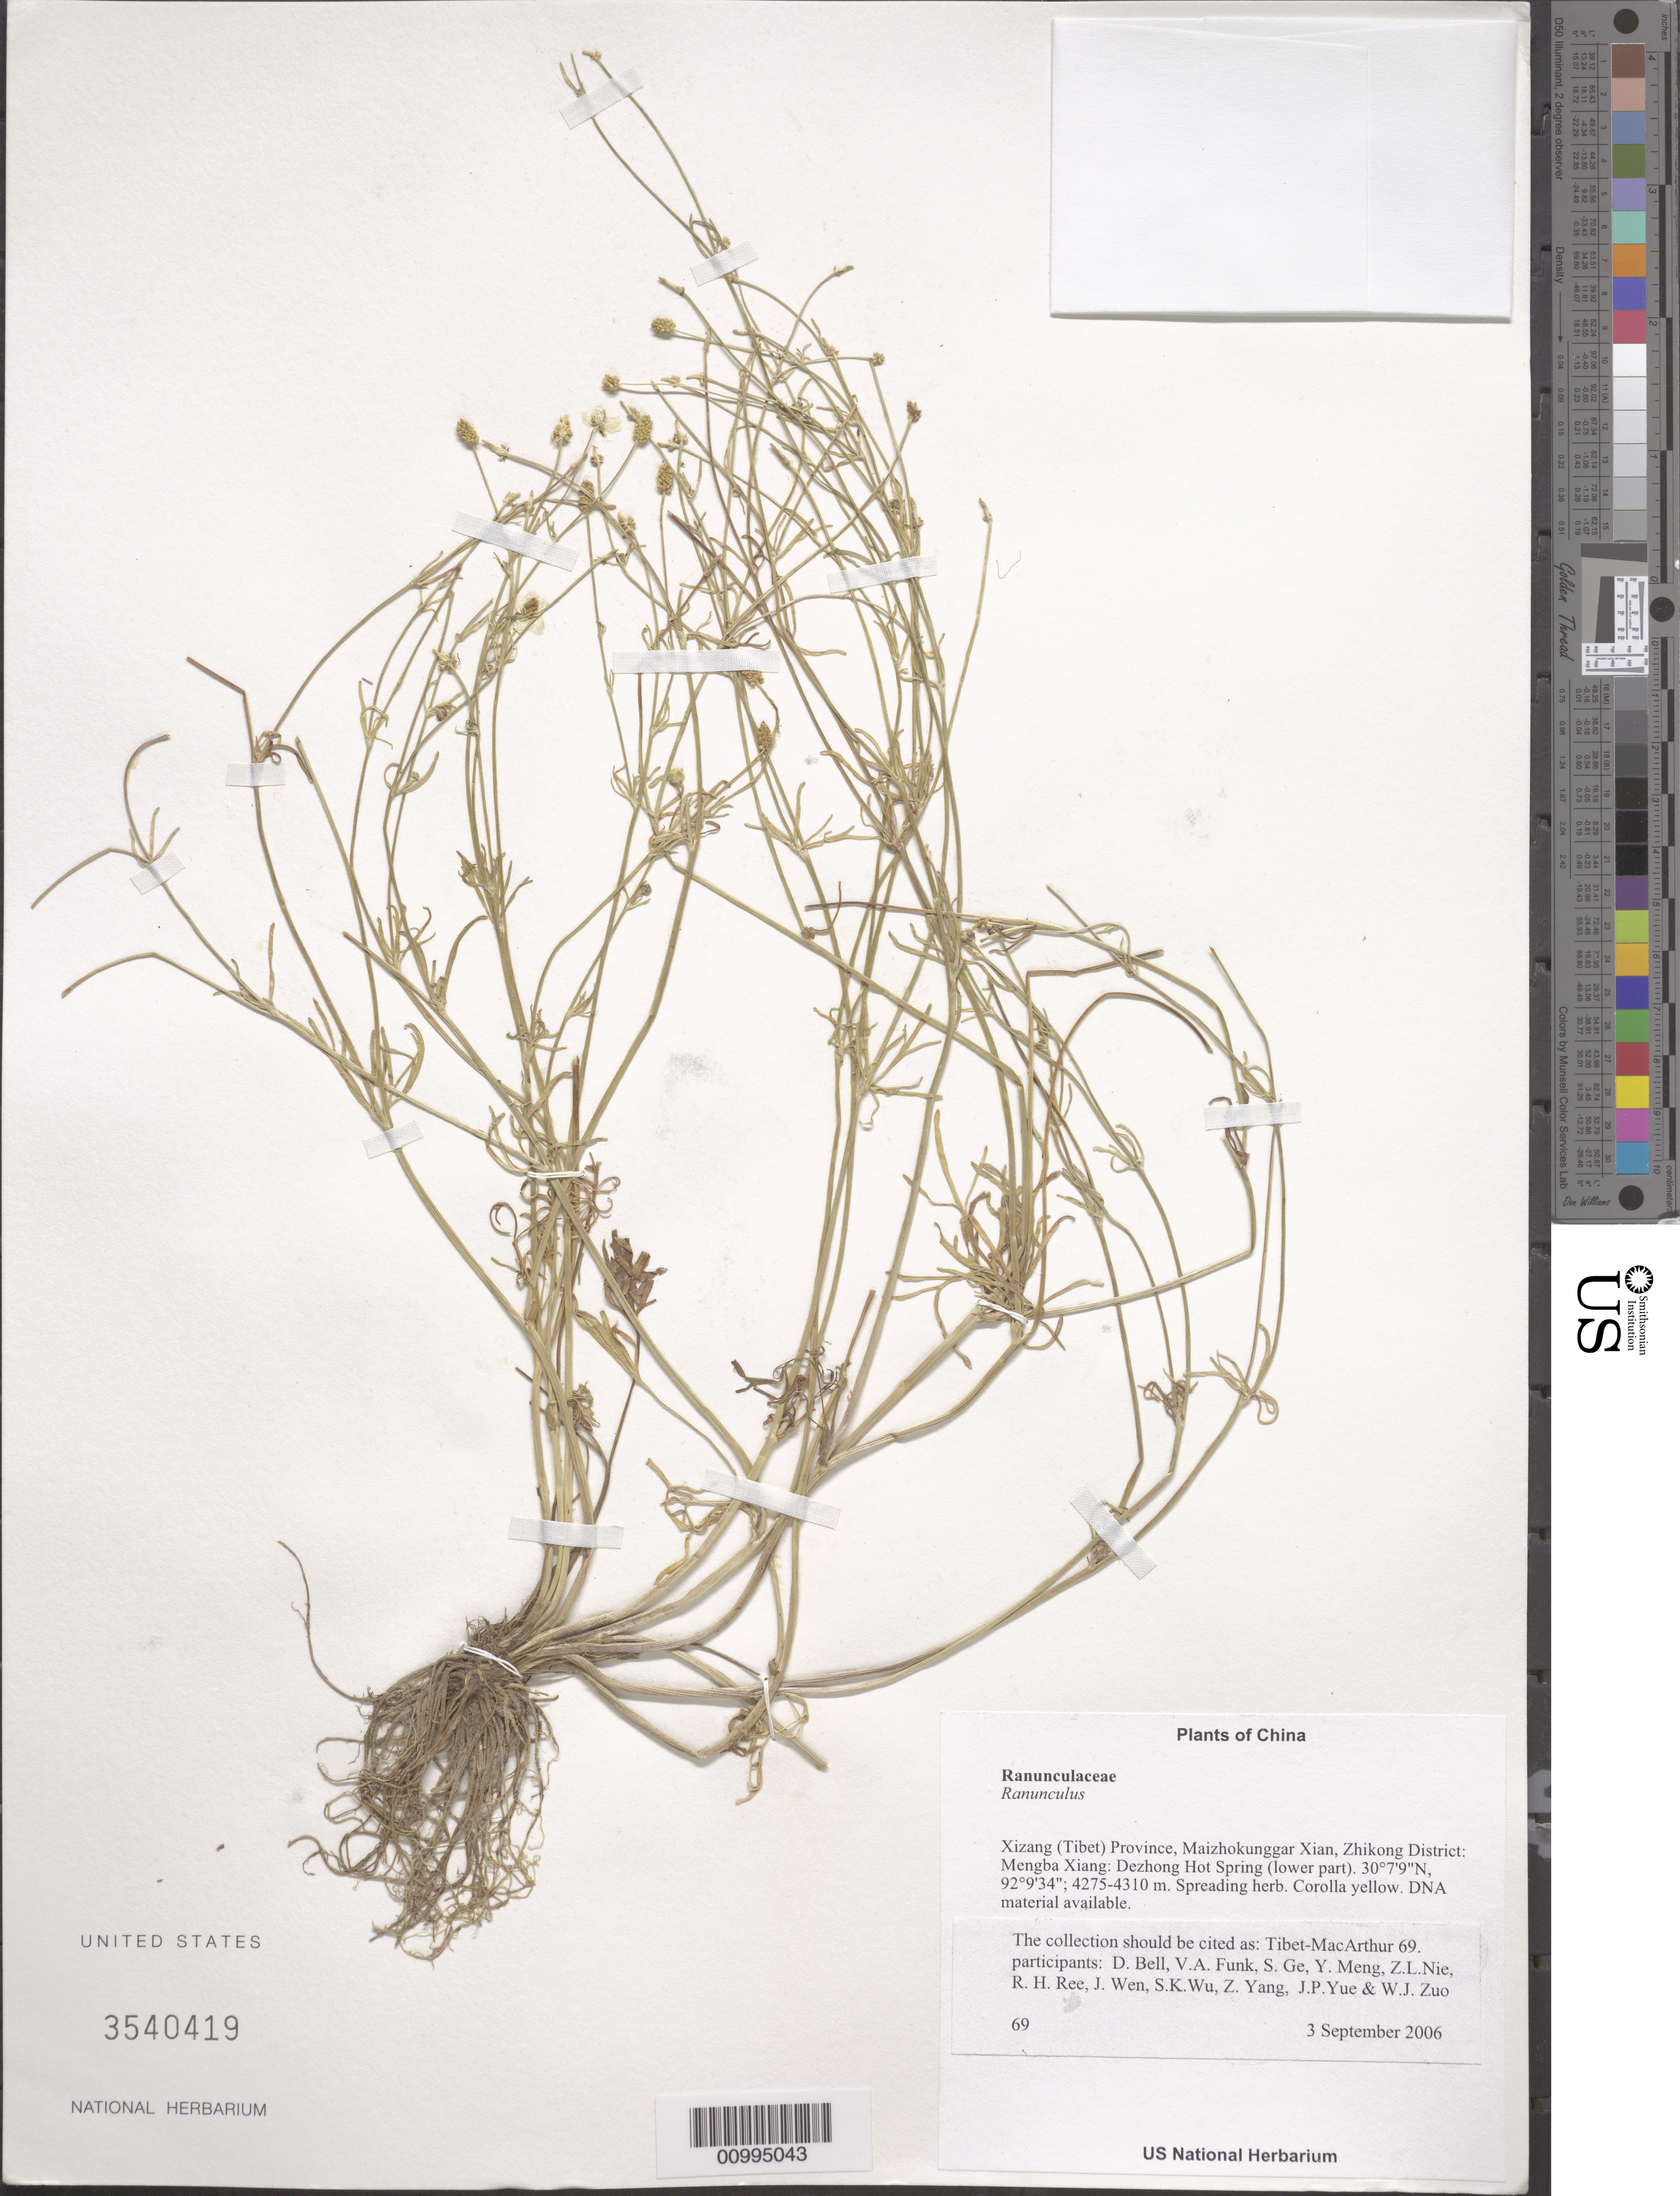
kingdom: Plantae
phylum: Tracheophyta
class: Magnoliopsida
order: Ranunculales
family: Ranunculaceae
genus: Ranunculus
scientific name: Ranunculus sp.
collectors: Tibet-MacArthur, D. A. Bell, V. Funk, S. Ge, Y. Meng, Z. Nie, R. Ree, J. Wen, S. K. Wu, Z. Yang, J. Yue & W. Zuo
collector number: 69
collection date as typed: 03 Sep 2006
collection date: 2006-09-03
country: China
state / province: Xizang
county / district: Maizhokunggar Xian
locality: Zhikong District: Mengba Xiang:Dezhong Hot Spring (lower part).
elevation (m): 4275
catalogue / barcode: US 3540419